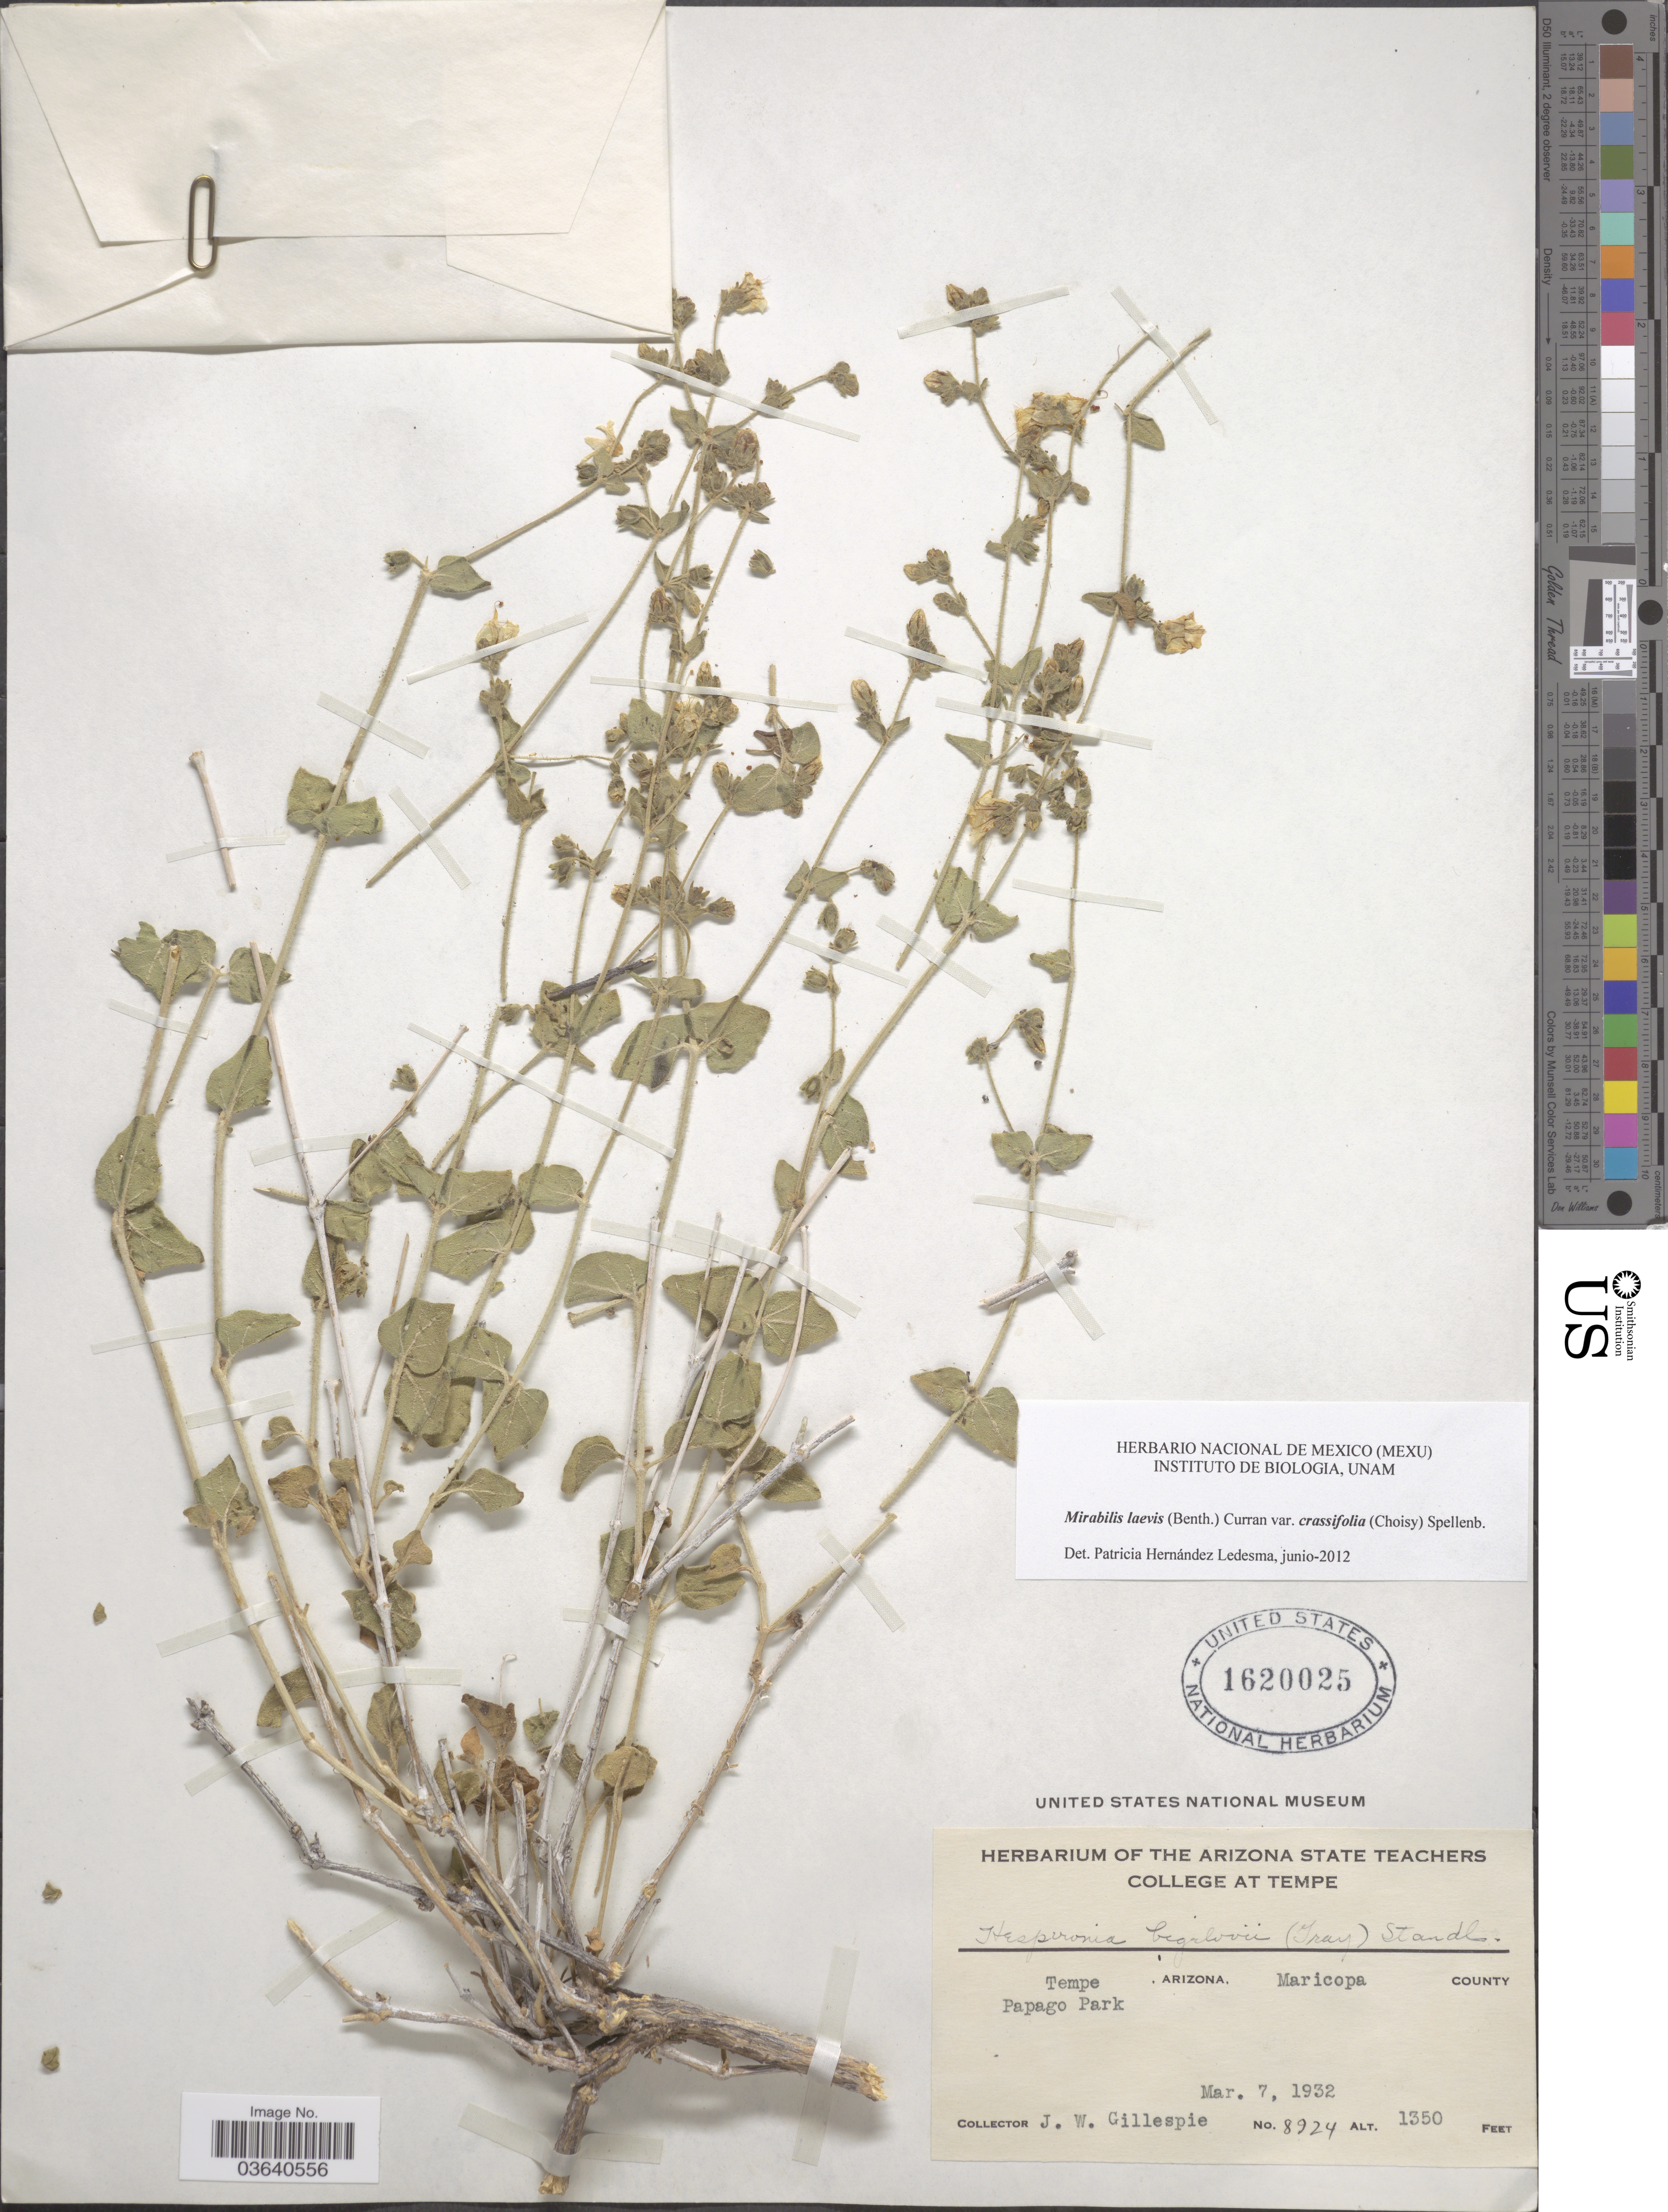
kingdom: Plantae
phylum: Tracheophyta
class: Magnoliopsida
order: Caryophyllales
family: Nyctaginaceae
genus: Mirabilis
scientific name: Mirabilis laevis var. crassifolia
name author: (Choisy) Spellenb.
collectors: J. W. Gillespie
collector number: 8924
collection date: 1932-03-07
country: United States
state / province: Arizona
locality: Tempe Papago Park. Maricopa County.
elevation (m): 411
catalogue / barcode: US 1620025